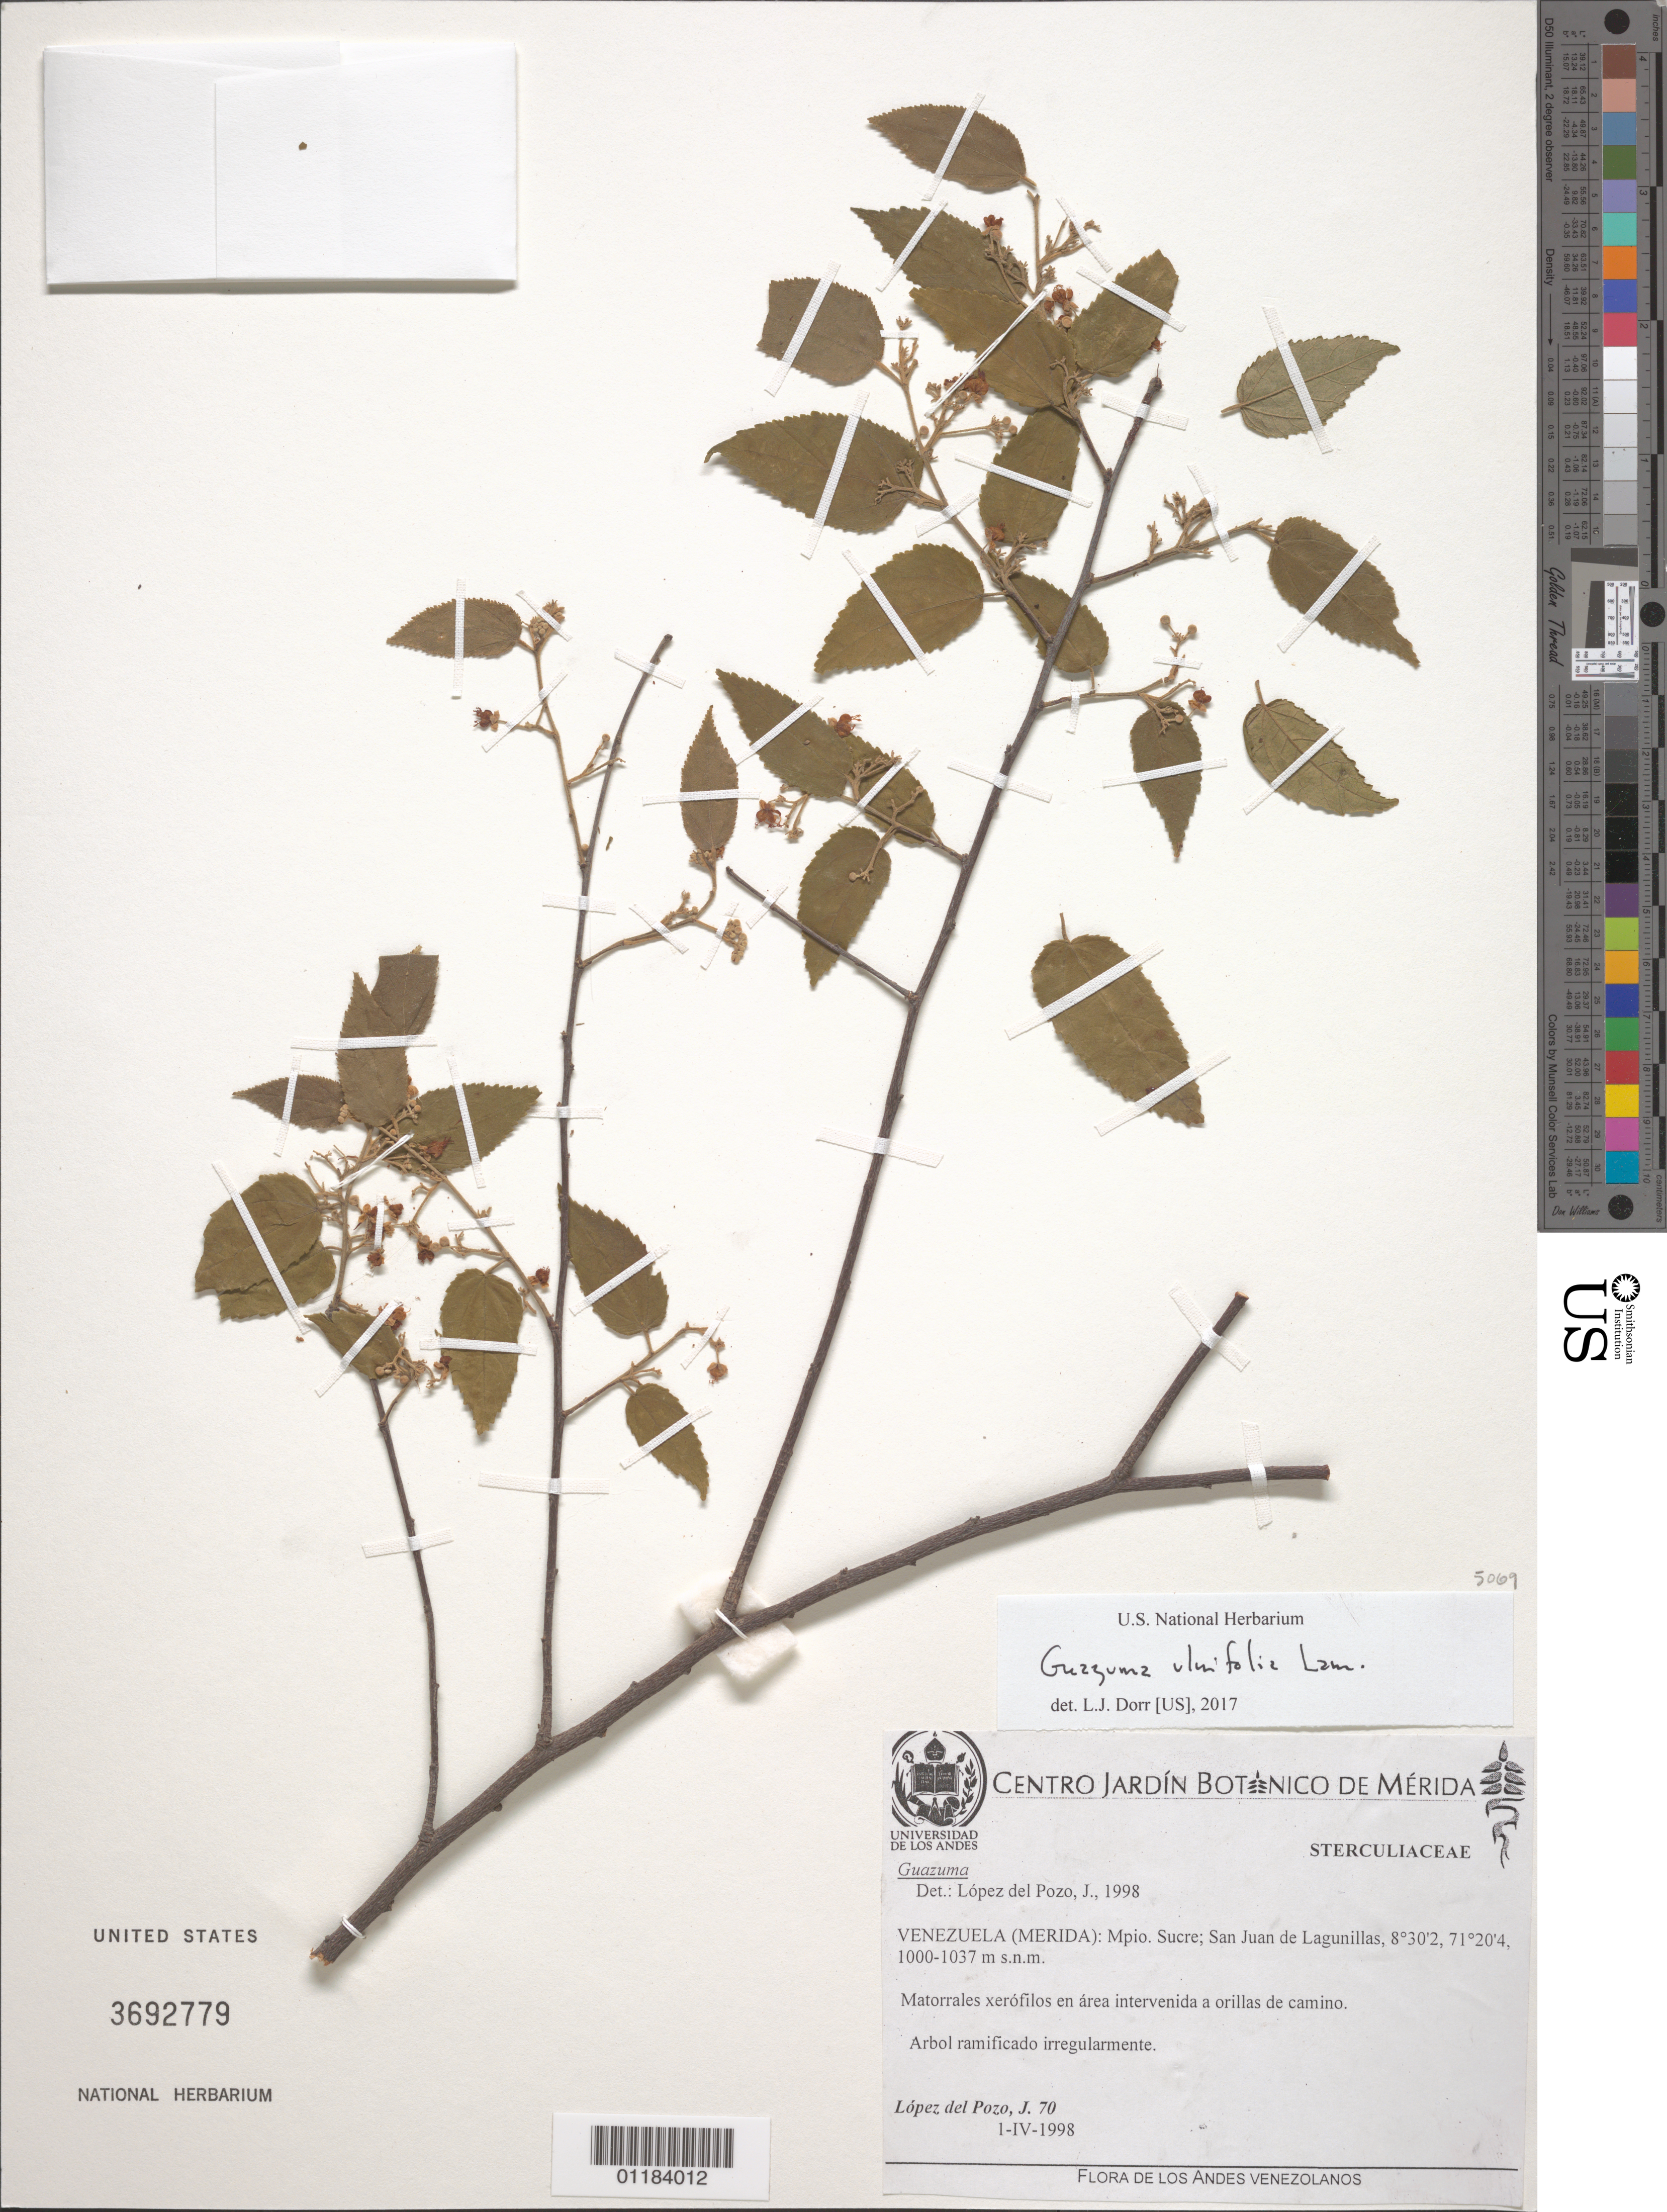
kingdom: Plantae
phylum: Tracheophyta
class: Magnoliopsida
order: Malvales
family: Malvaceae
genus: Guazuma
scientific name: Guazuma ulmifolia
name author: Lam.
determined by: Dorr, L. J., (BOT), Smithsonian Institution - National Museum of Natural History (UNITED STATES)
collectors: J. Lopez del Pozo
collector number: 70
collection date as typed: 1-IV-1998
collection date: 1998-04-01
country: Venezuela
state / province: Mérida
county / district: Sucre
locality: San Juan de Lagunillas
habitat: matorral xerófilos en area intervenida a orillas de camino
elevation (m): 1000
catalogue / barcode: US 3692779